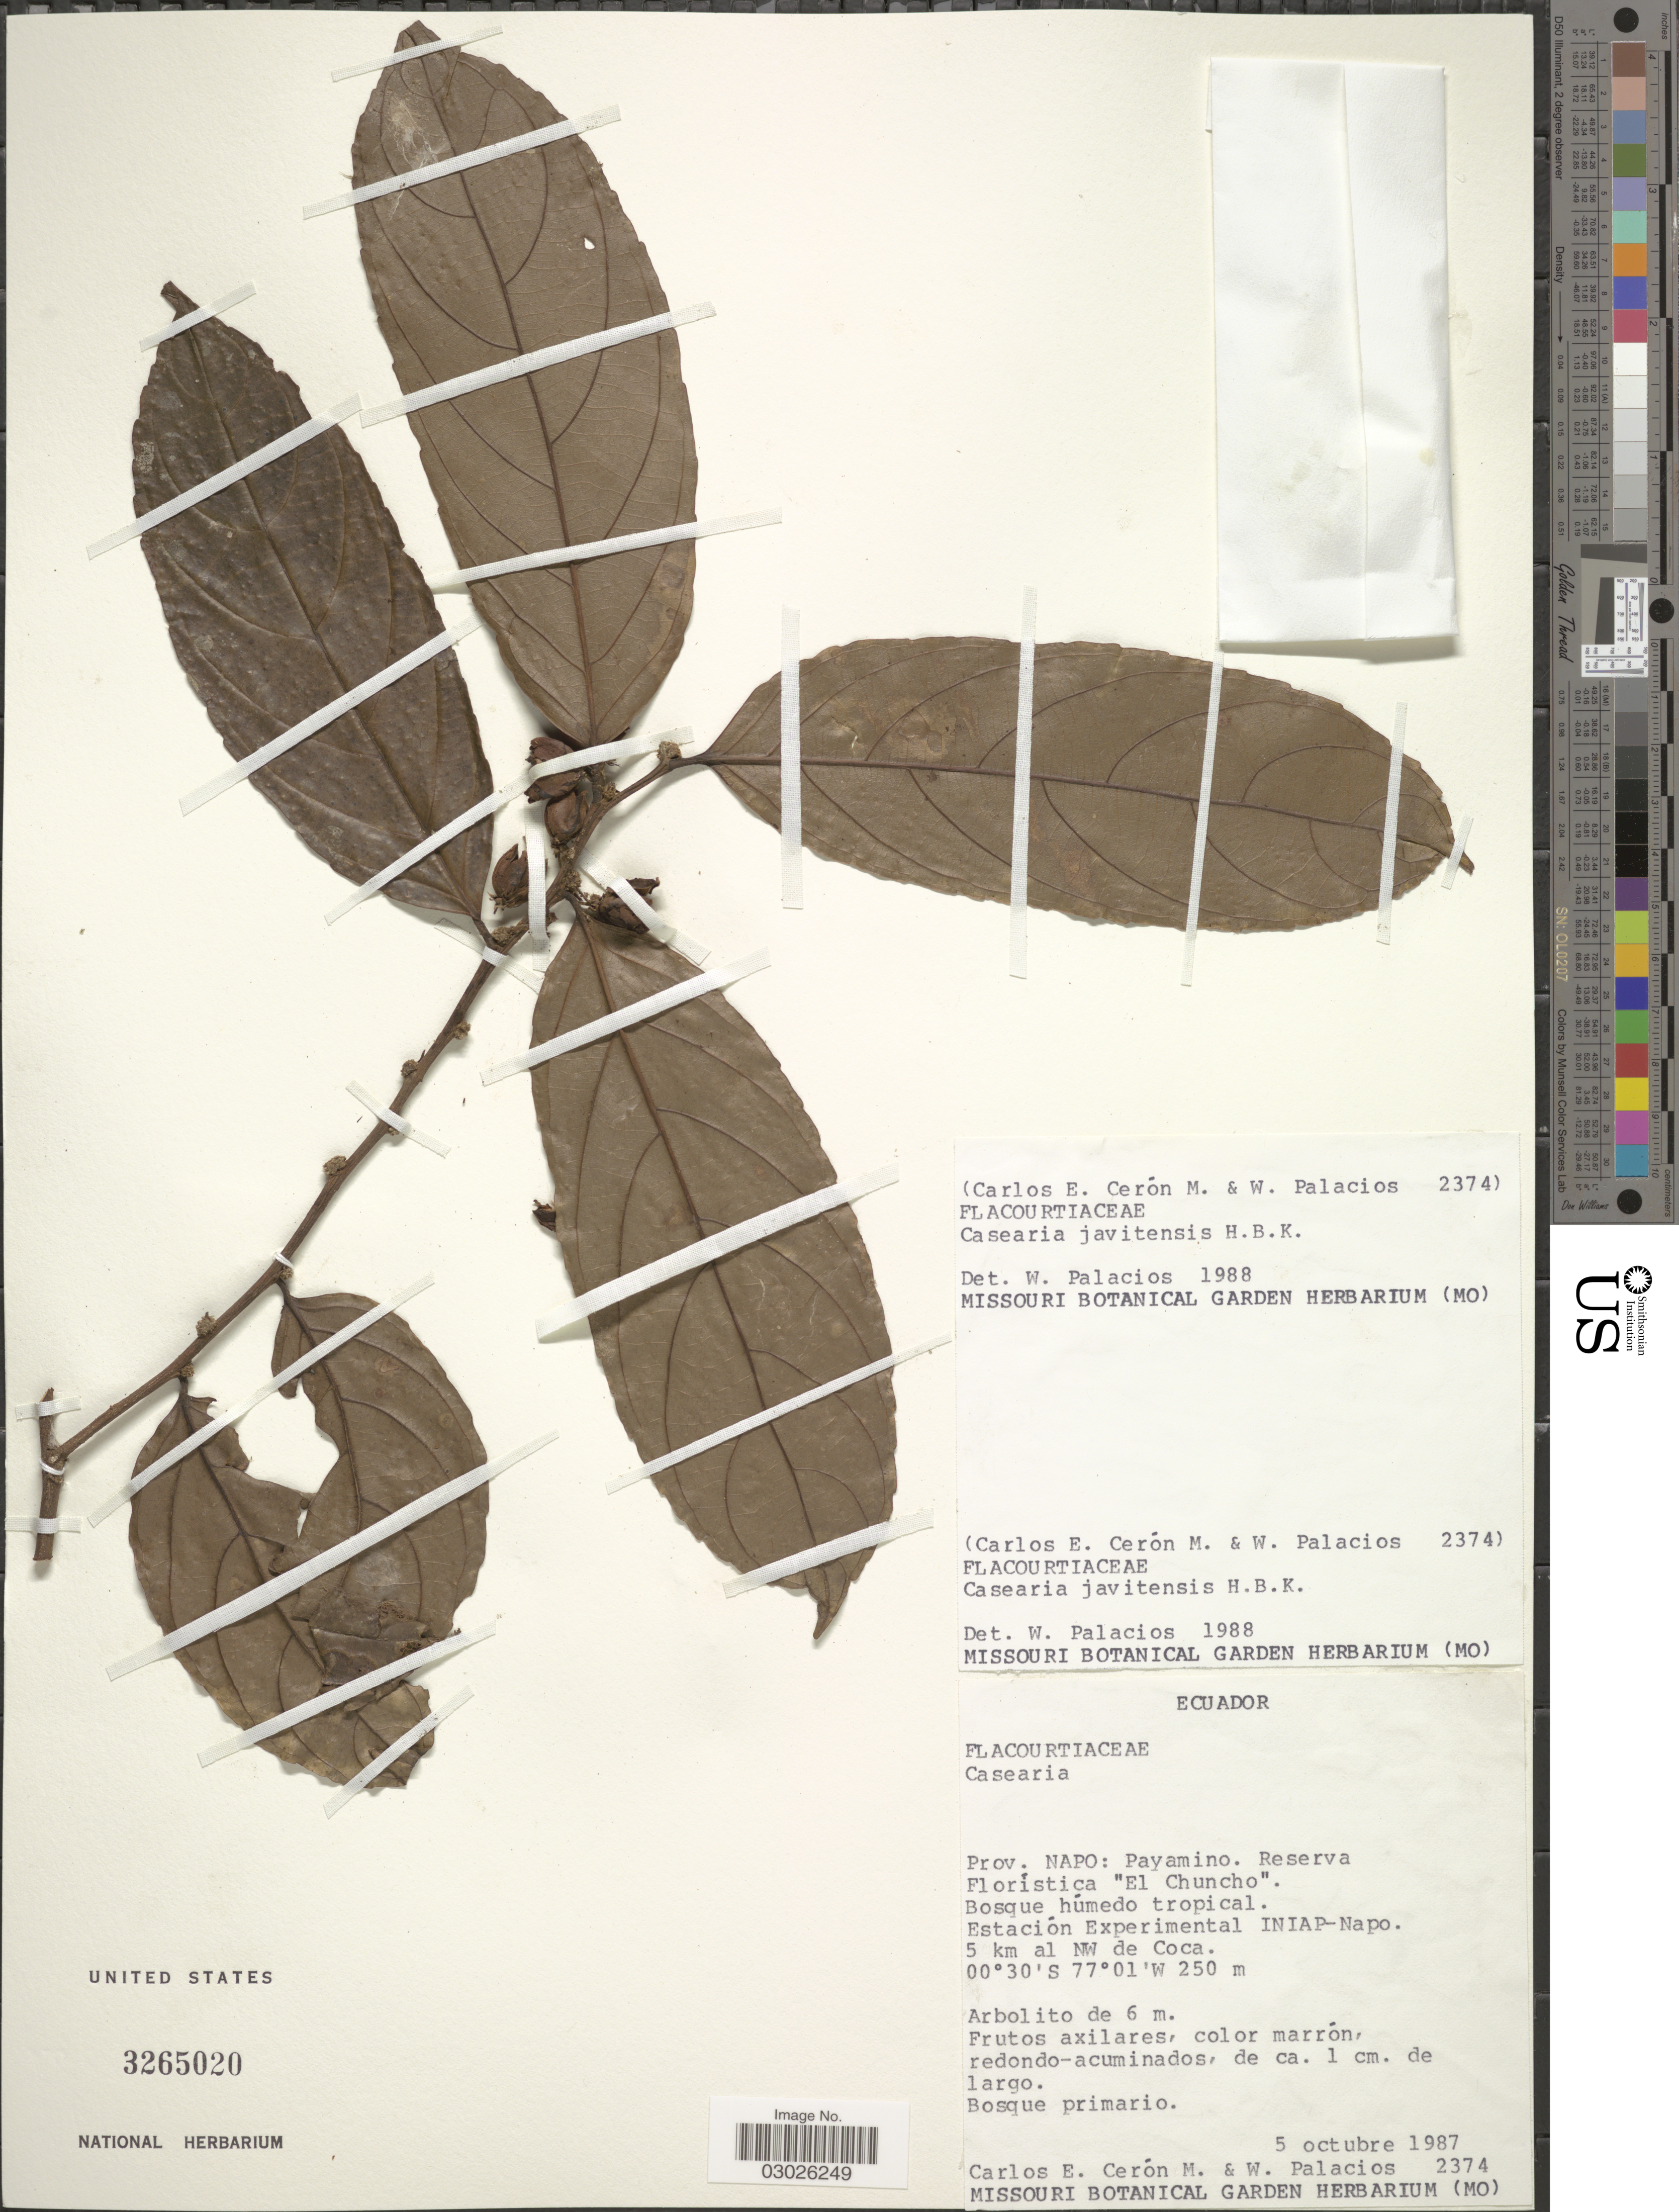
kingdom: Plantae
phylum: Tracheophyta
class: Magnoliopsida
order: Malpighiales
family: Salicaceae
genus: Piparea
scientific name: Piparea multiflora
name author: C.F. Gaertn.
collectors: C. E. Cerón M. & W. Palacios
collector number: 2374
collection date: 1987-10-05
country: Ecuador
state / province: Napo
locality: Payamino, Reserva Floristica "El Chuncho", Estación Experimental INIAP-Napo, 5 km al NW de Coca.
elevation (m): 250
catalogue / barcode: US 3265020